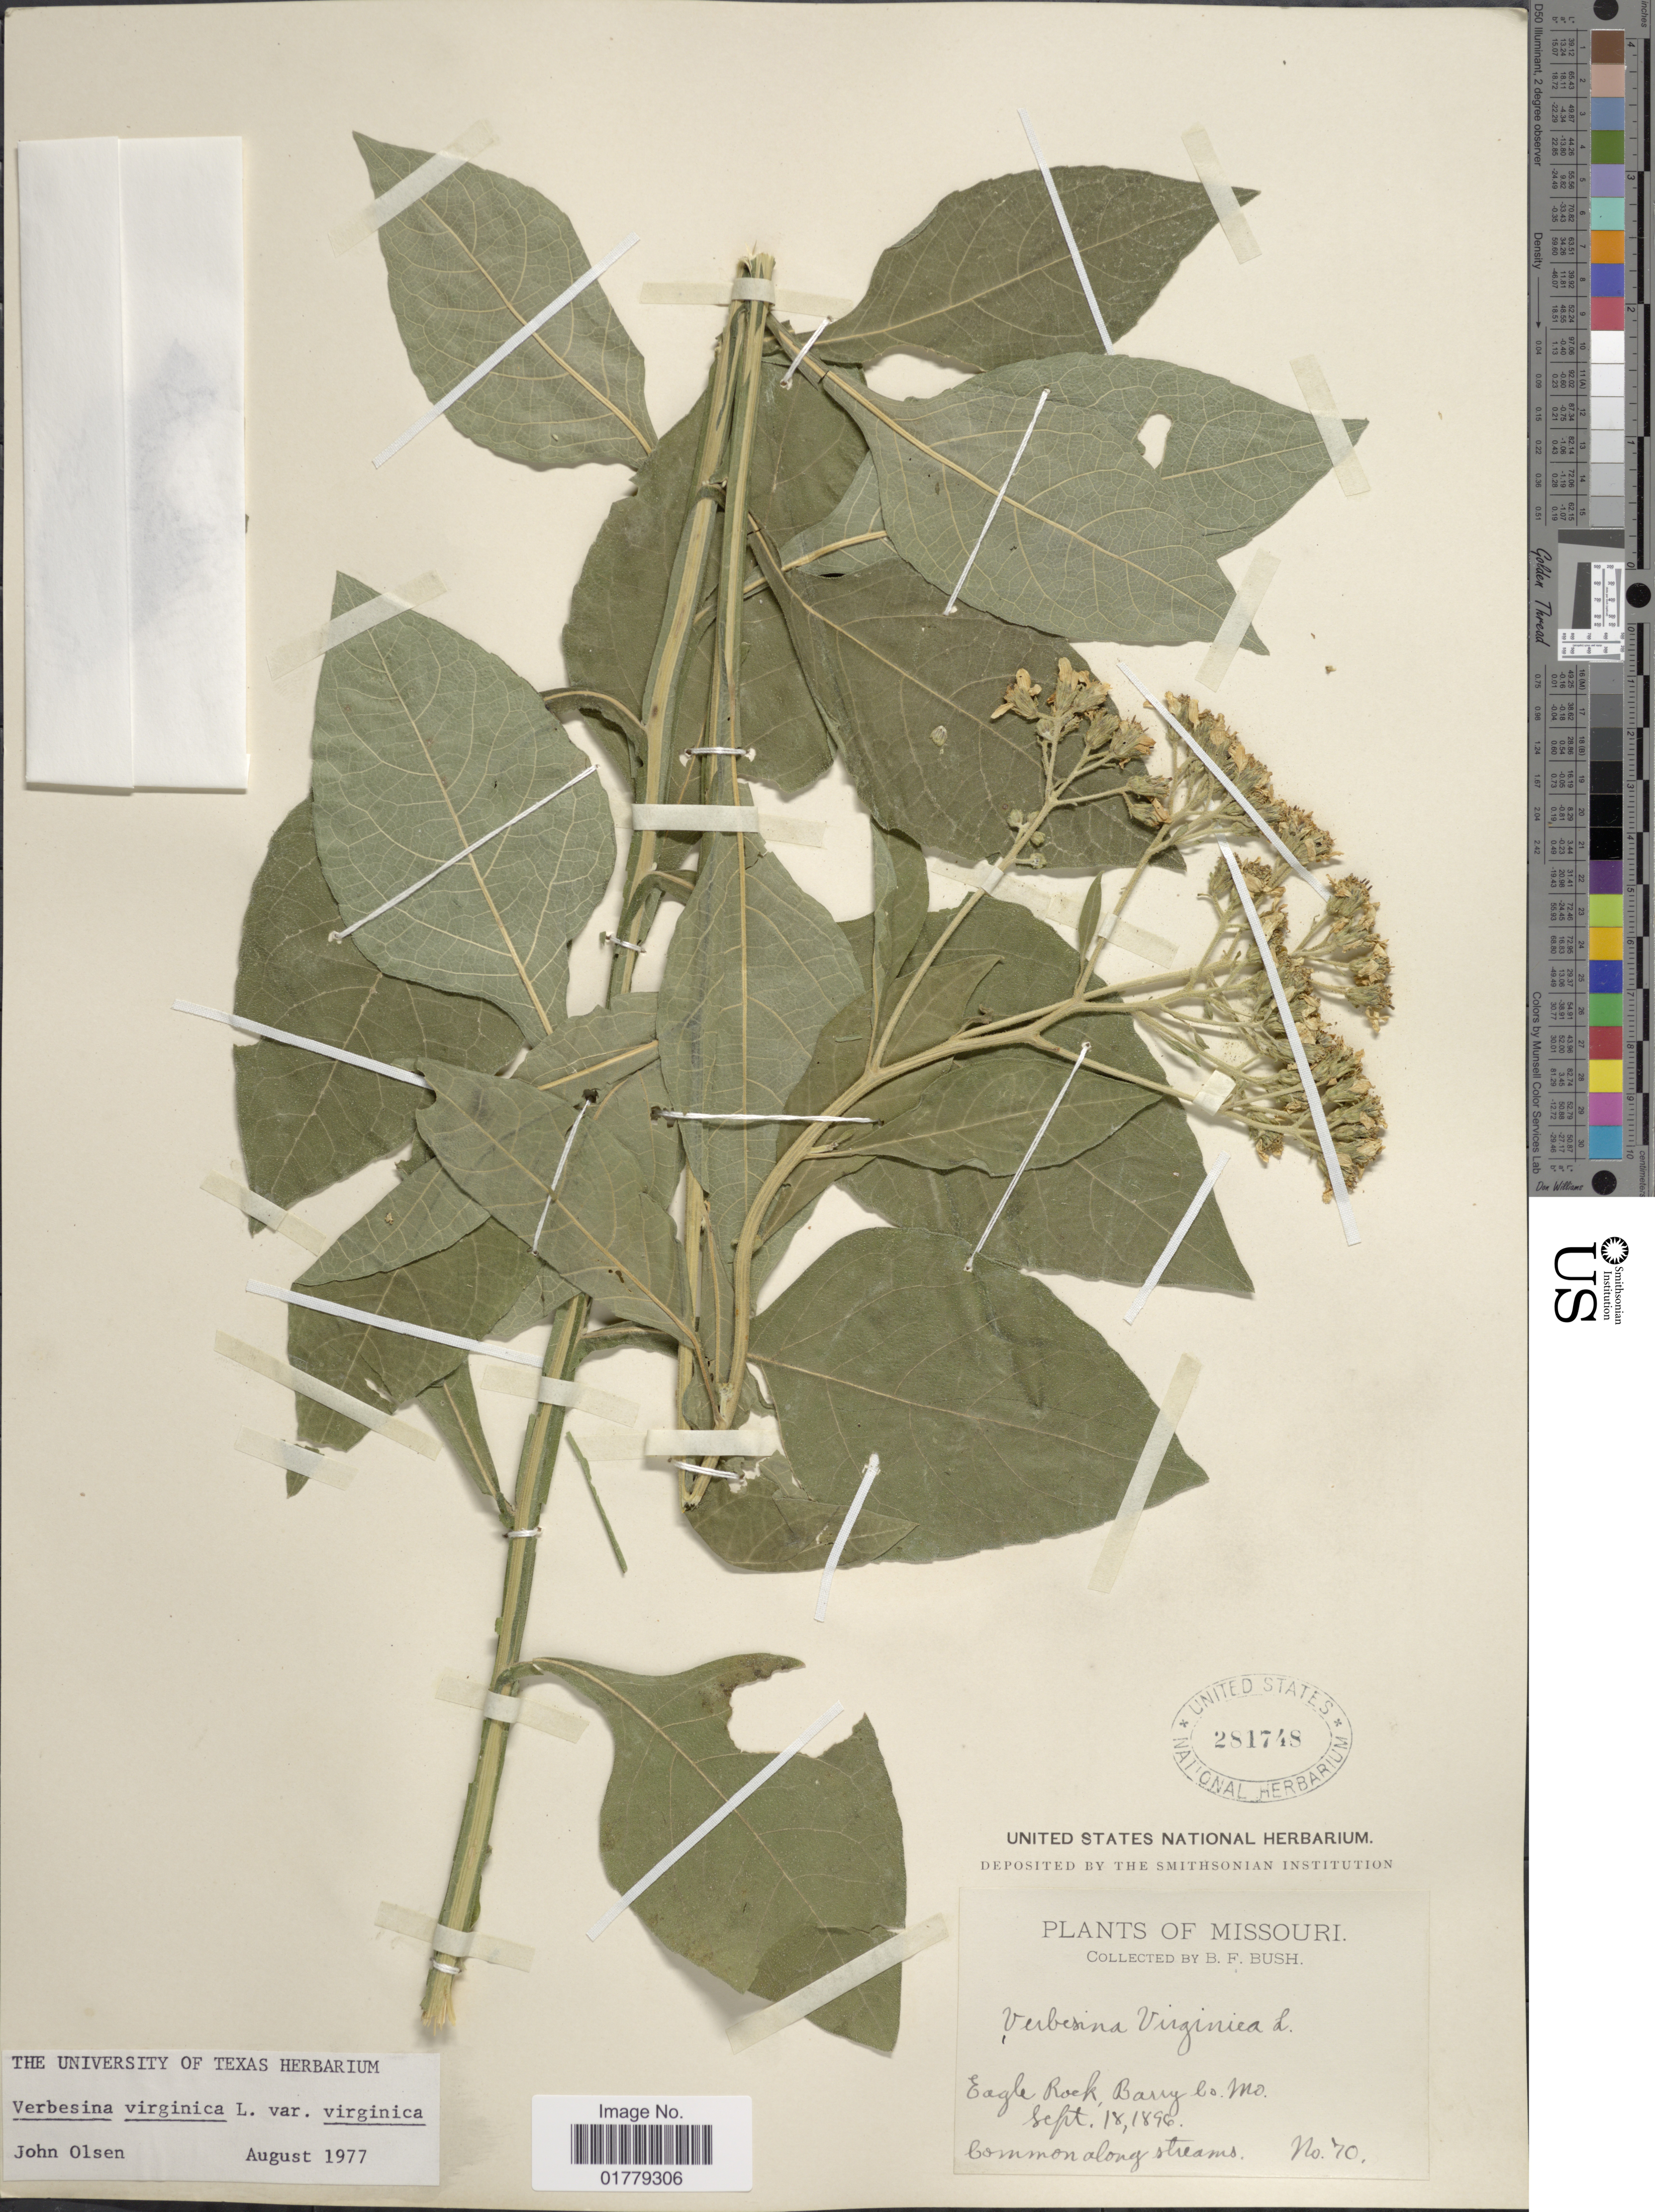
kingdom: Plantae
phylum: Tracheophyta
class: Magnoliopsida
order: Asterales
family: Asteraceae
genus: Verbesina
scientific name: Verbesina virginica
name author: L.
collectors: B. F. Bush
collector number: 70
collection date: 1896-09-18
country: United States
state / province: Missouri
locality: Eagle Rock, Barry Co.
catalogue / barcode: US 281748